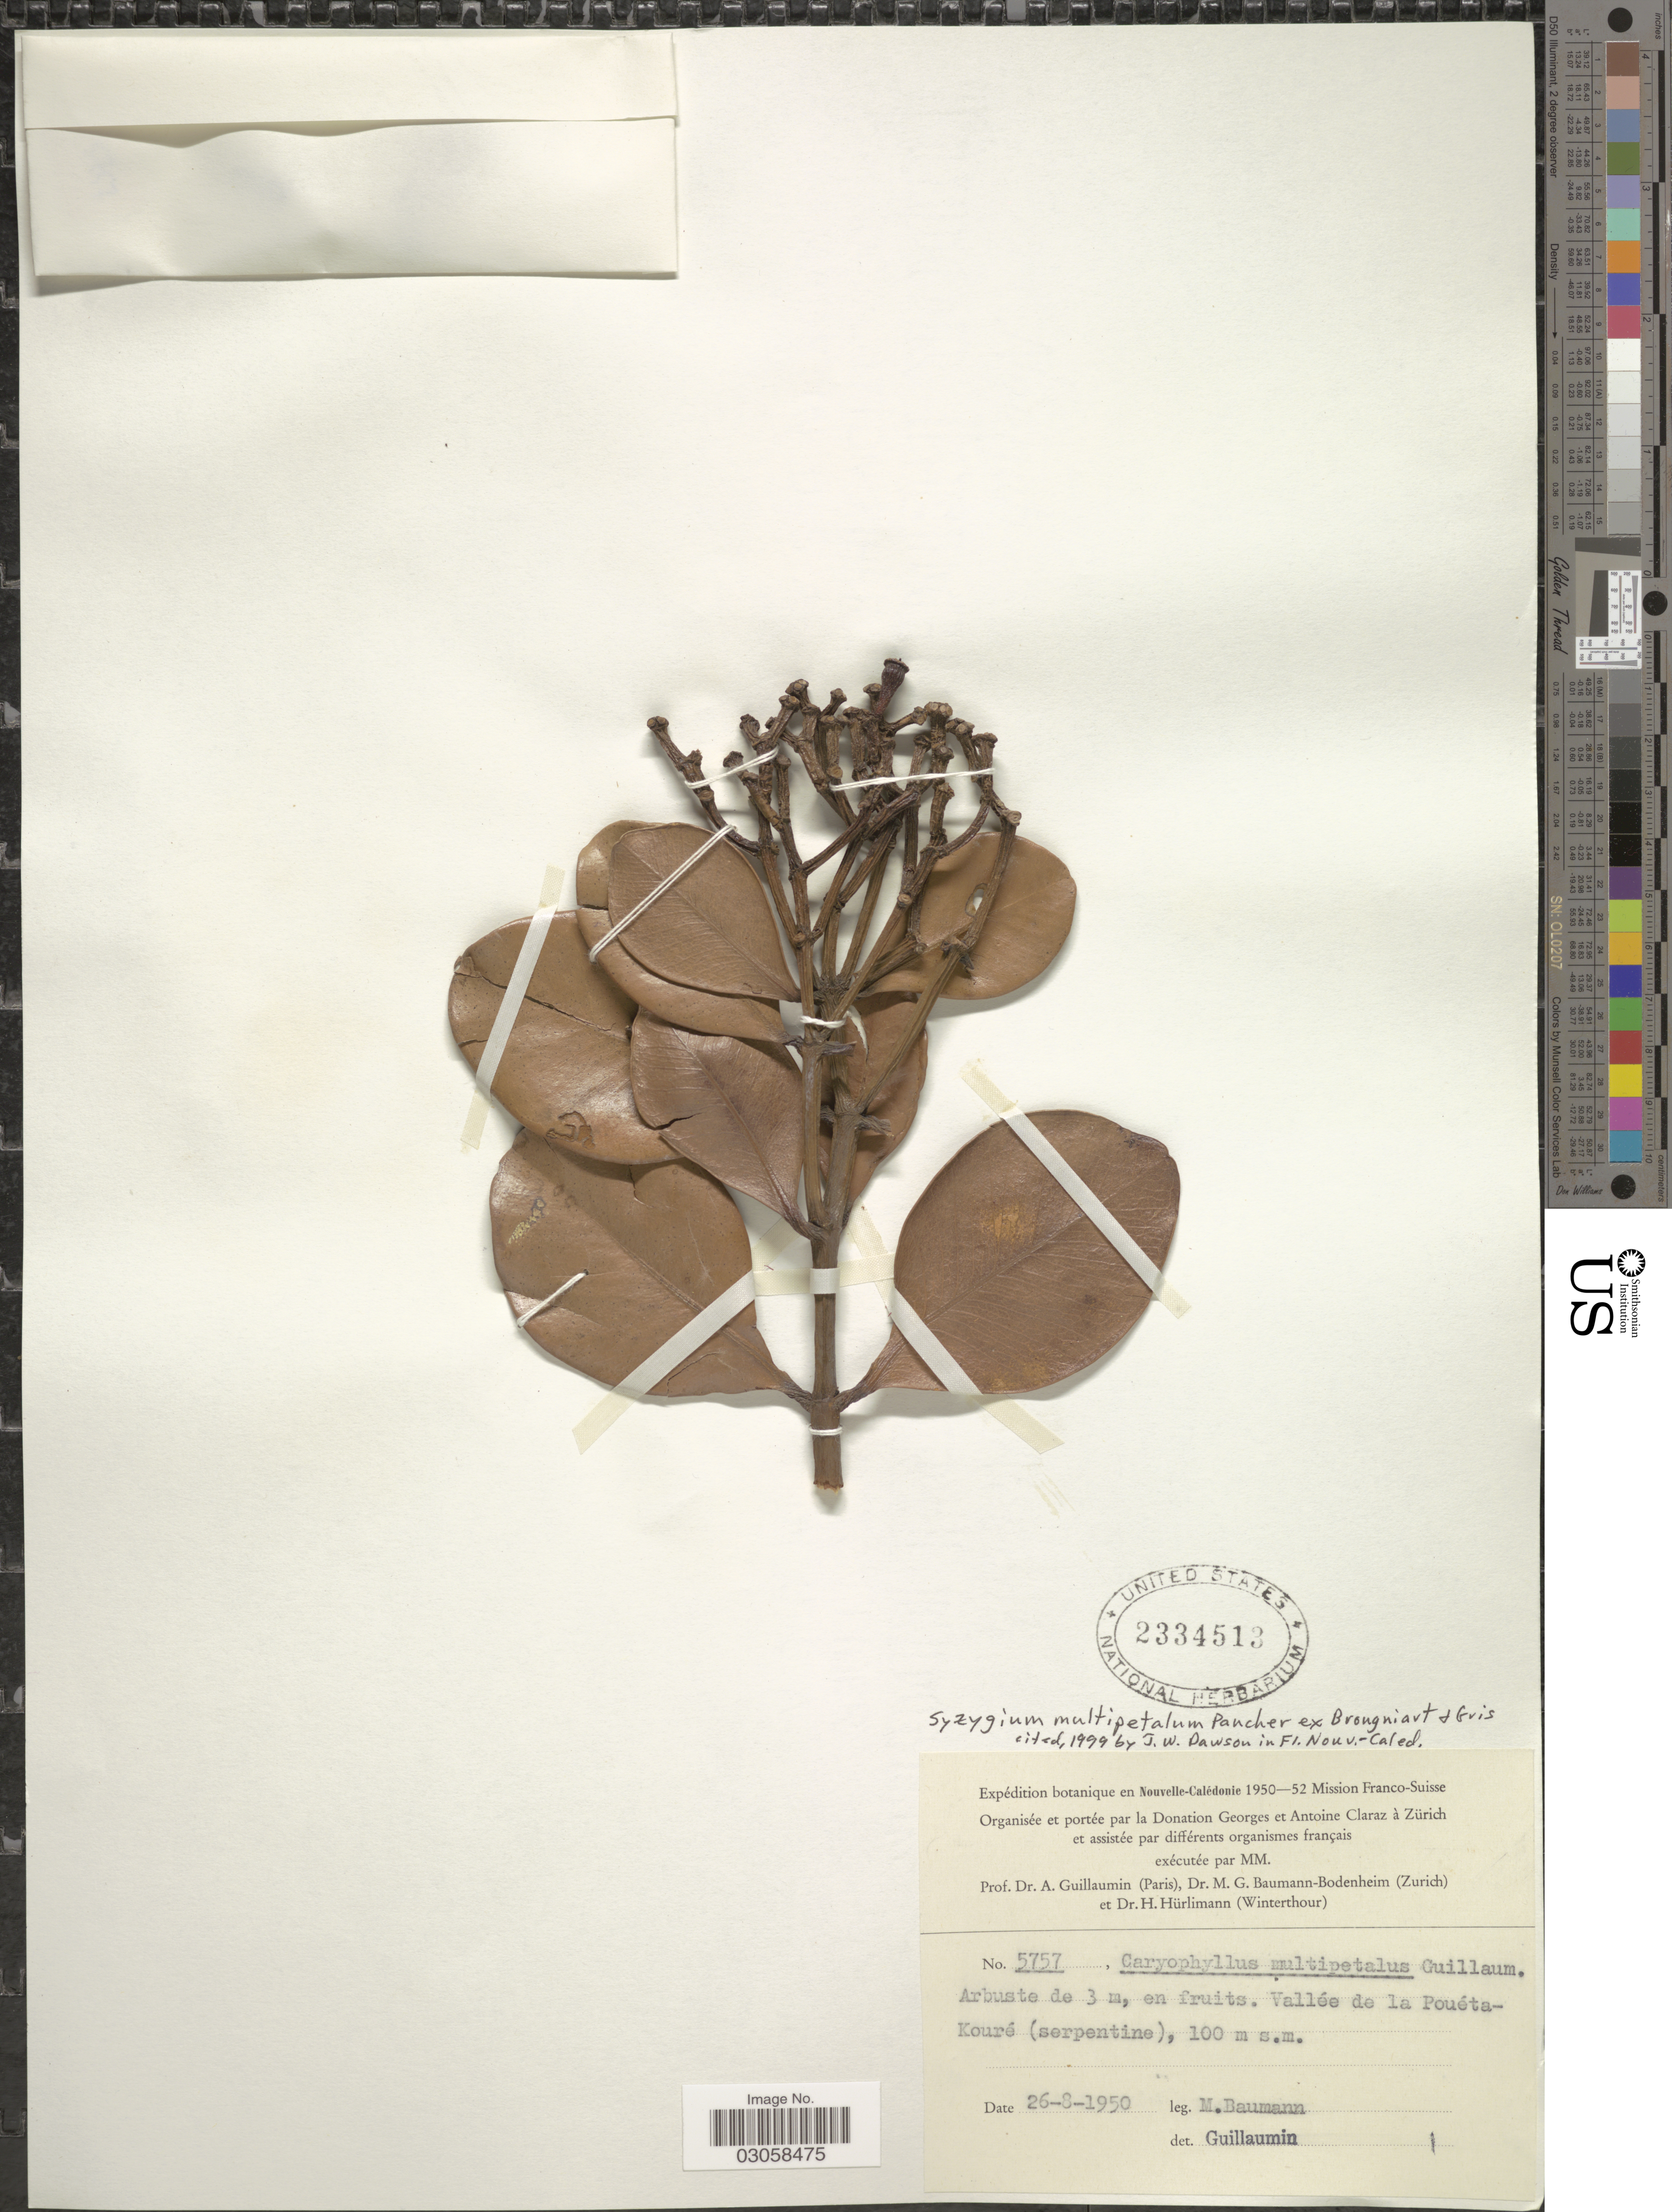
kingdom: Plantae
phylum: Tracheophyta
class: Magnoliopsida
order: Myrtales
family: Myrtaceae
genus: Syzygium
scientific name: Syzygium multipetalum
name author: Pancher ex Brongn. & Gris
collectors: M. Baumann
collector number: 5757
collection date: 1950-08-26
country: New Caledonia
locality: Nouvelle-Calédonie. Vallée de la Pouéta-Kouré (serpentine).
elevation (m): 100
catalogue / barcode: US 2334513